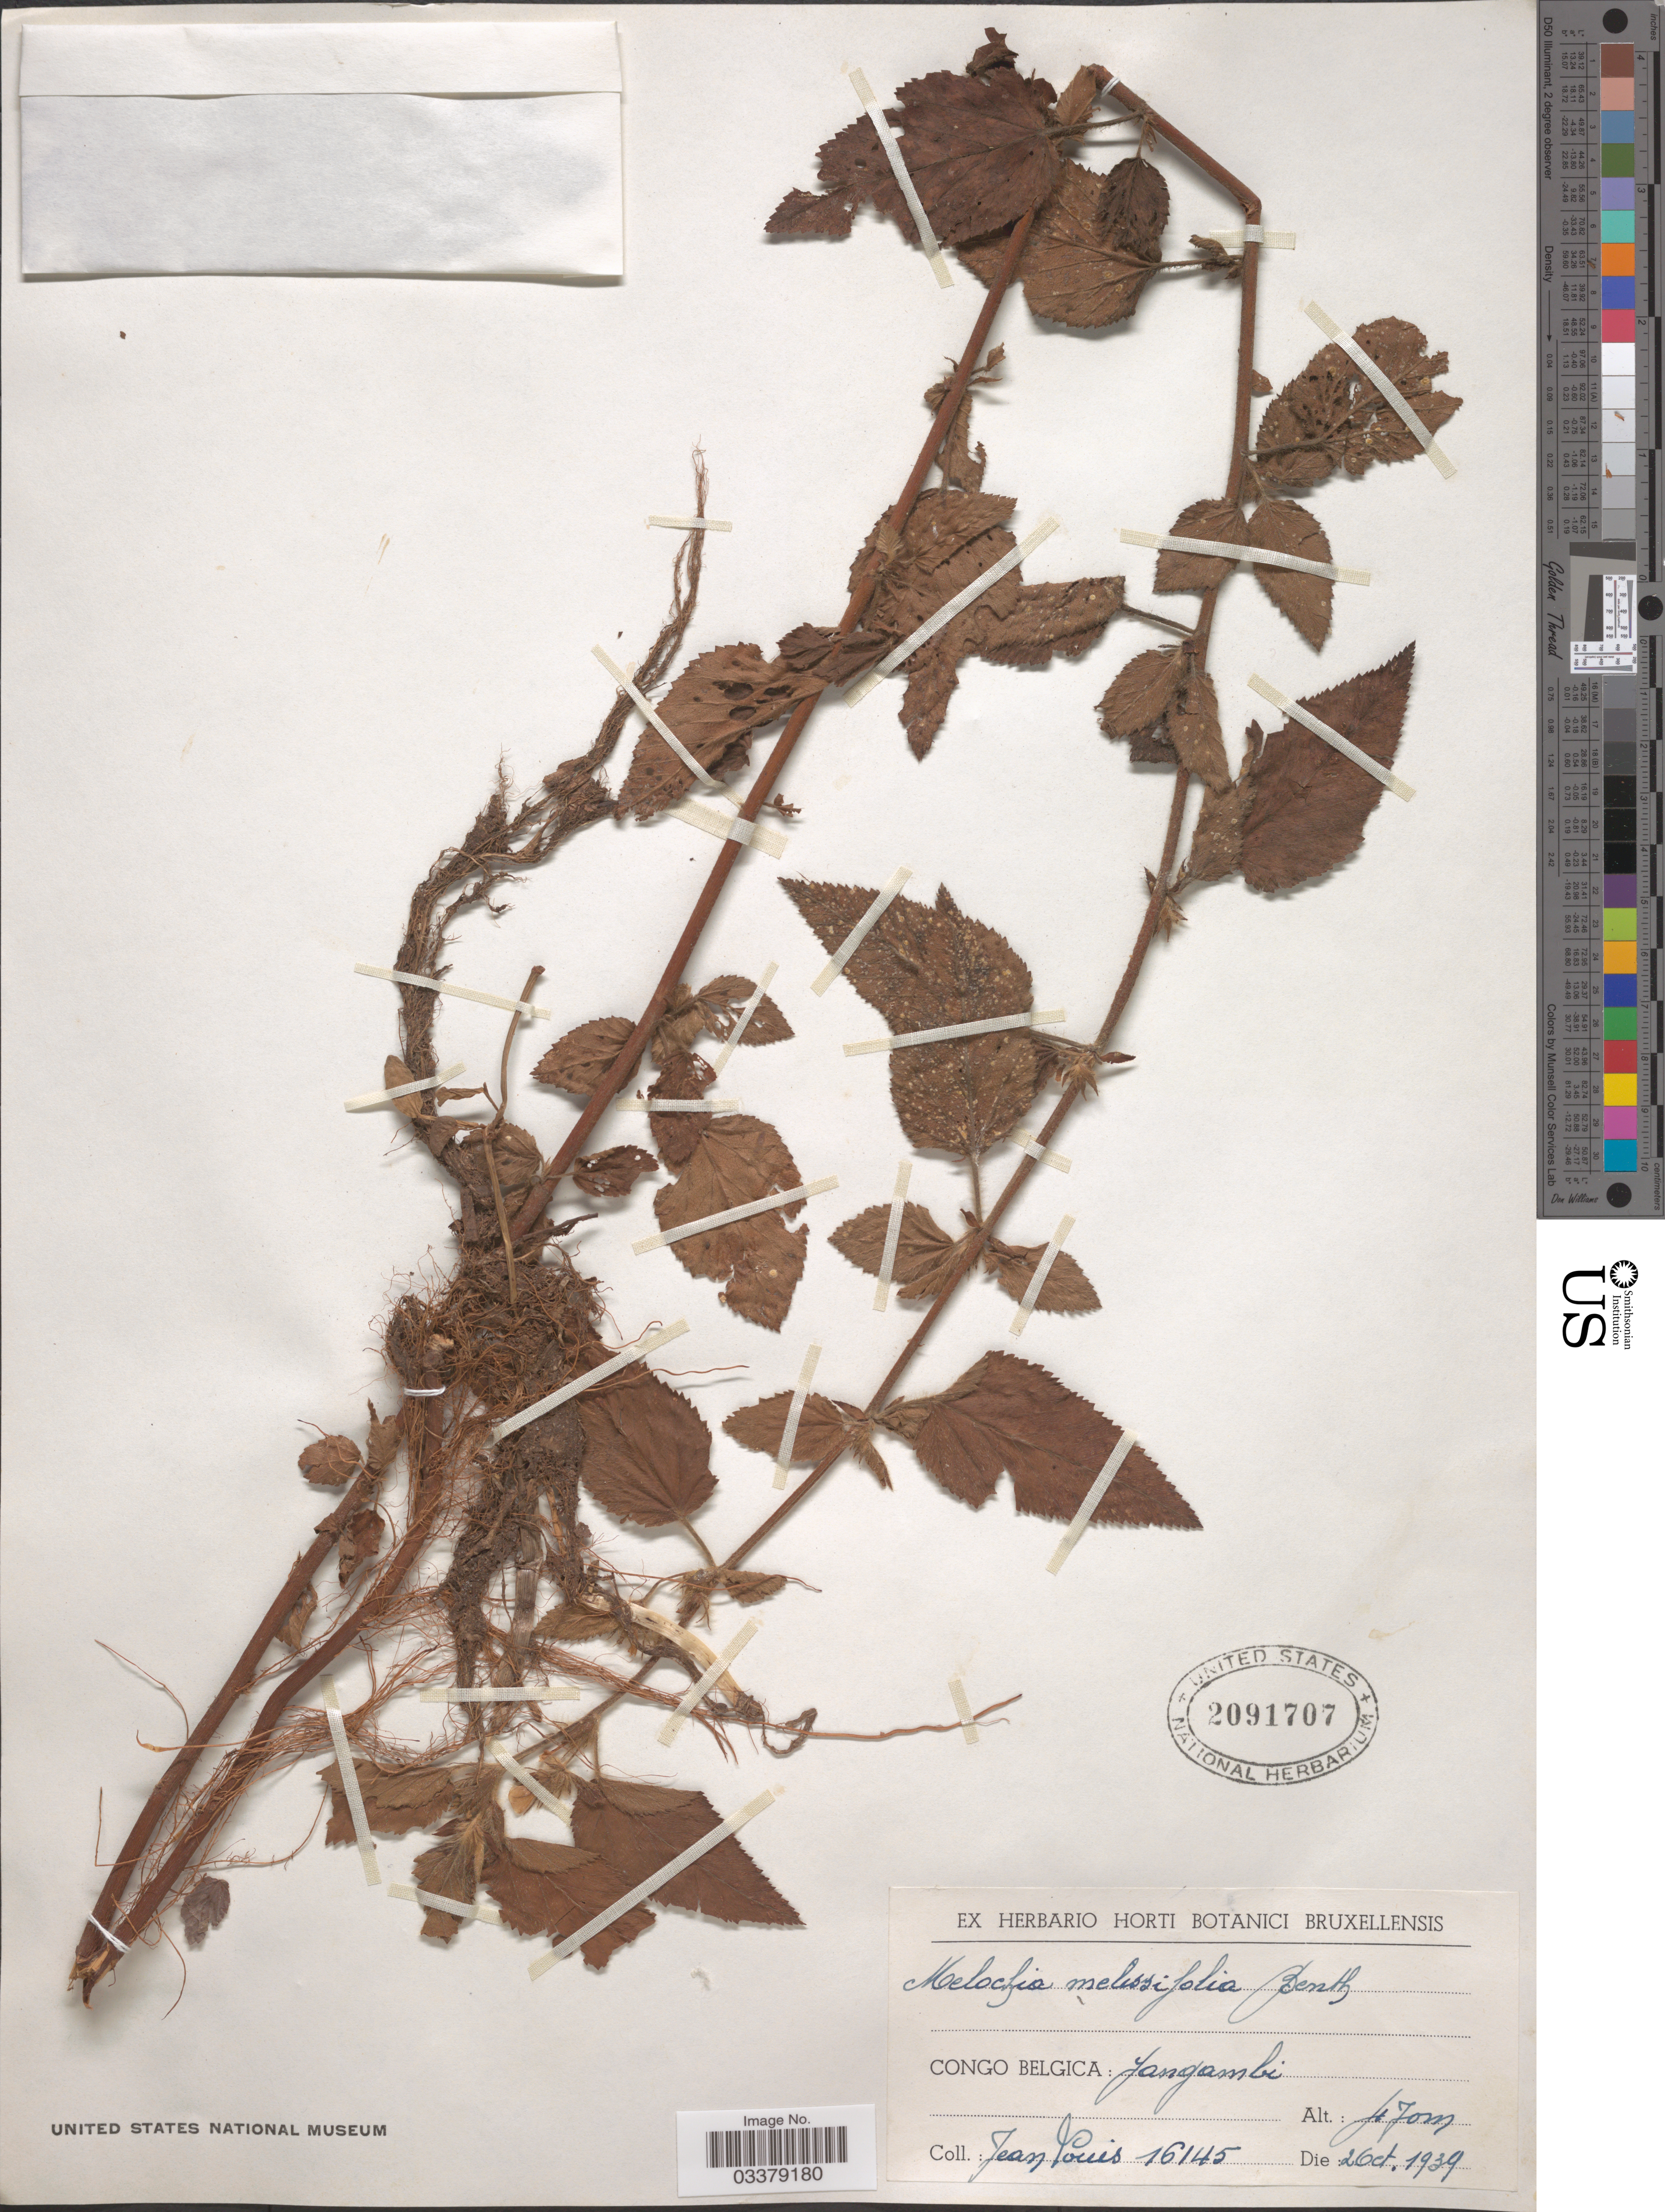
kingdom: Plantae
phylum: Tracheophyta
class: Magnoliopsida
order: Malvales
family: Malvaceae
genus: Melochia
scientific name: Melochia bracteosa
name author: Hoffmann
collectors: J. Louis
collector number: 16145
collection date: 1939-10-02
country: Congo, Democratic Republic of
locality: Congo Belgica: Yangambi.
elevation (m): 470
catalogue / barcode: US 2091707